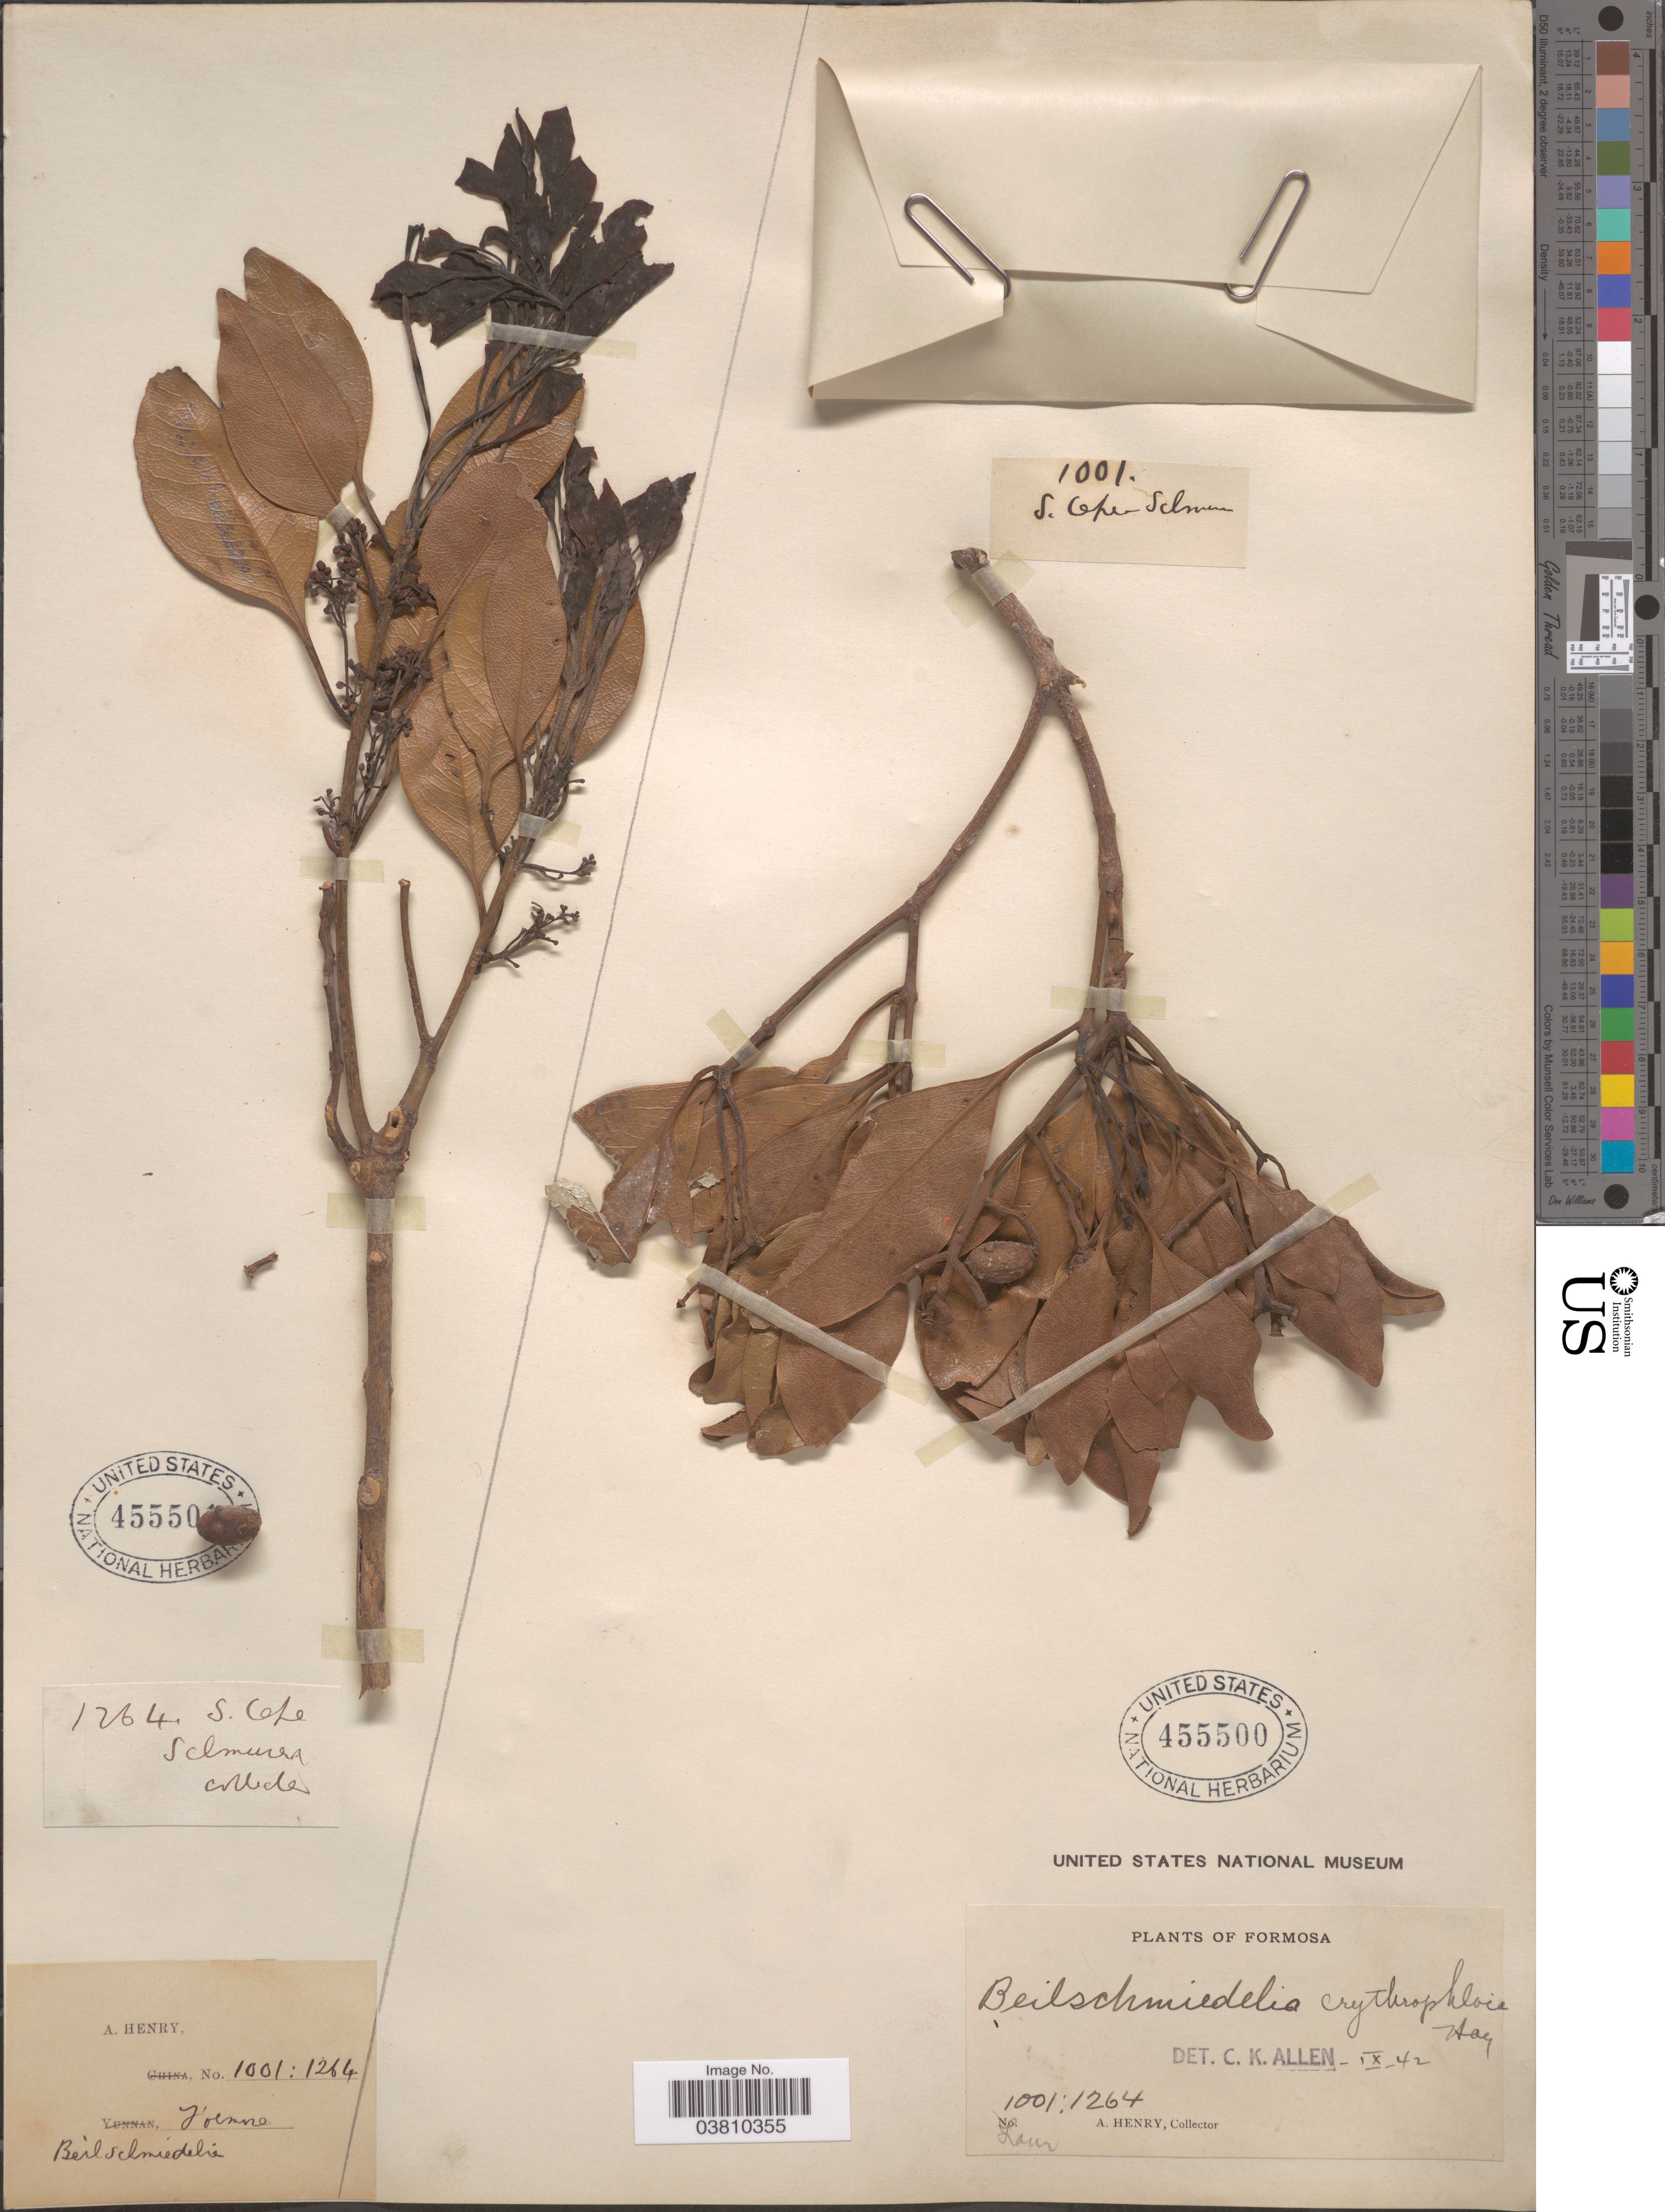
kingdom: Plantae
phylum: Tracheophyta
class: Magnoliopsida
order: Laurales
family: Lauraceae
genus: Beilschmiedia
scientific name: Beilschmiedia erithrophloia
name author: Hayata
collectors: A. Henry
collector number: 1001/1264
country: Taiwan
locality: Formosa.